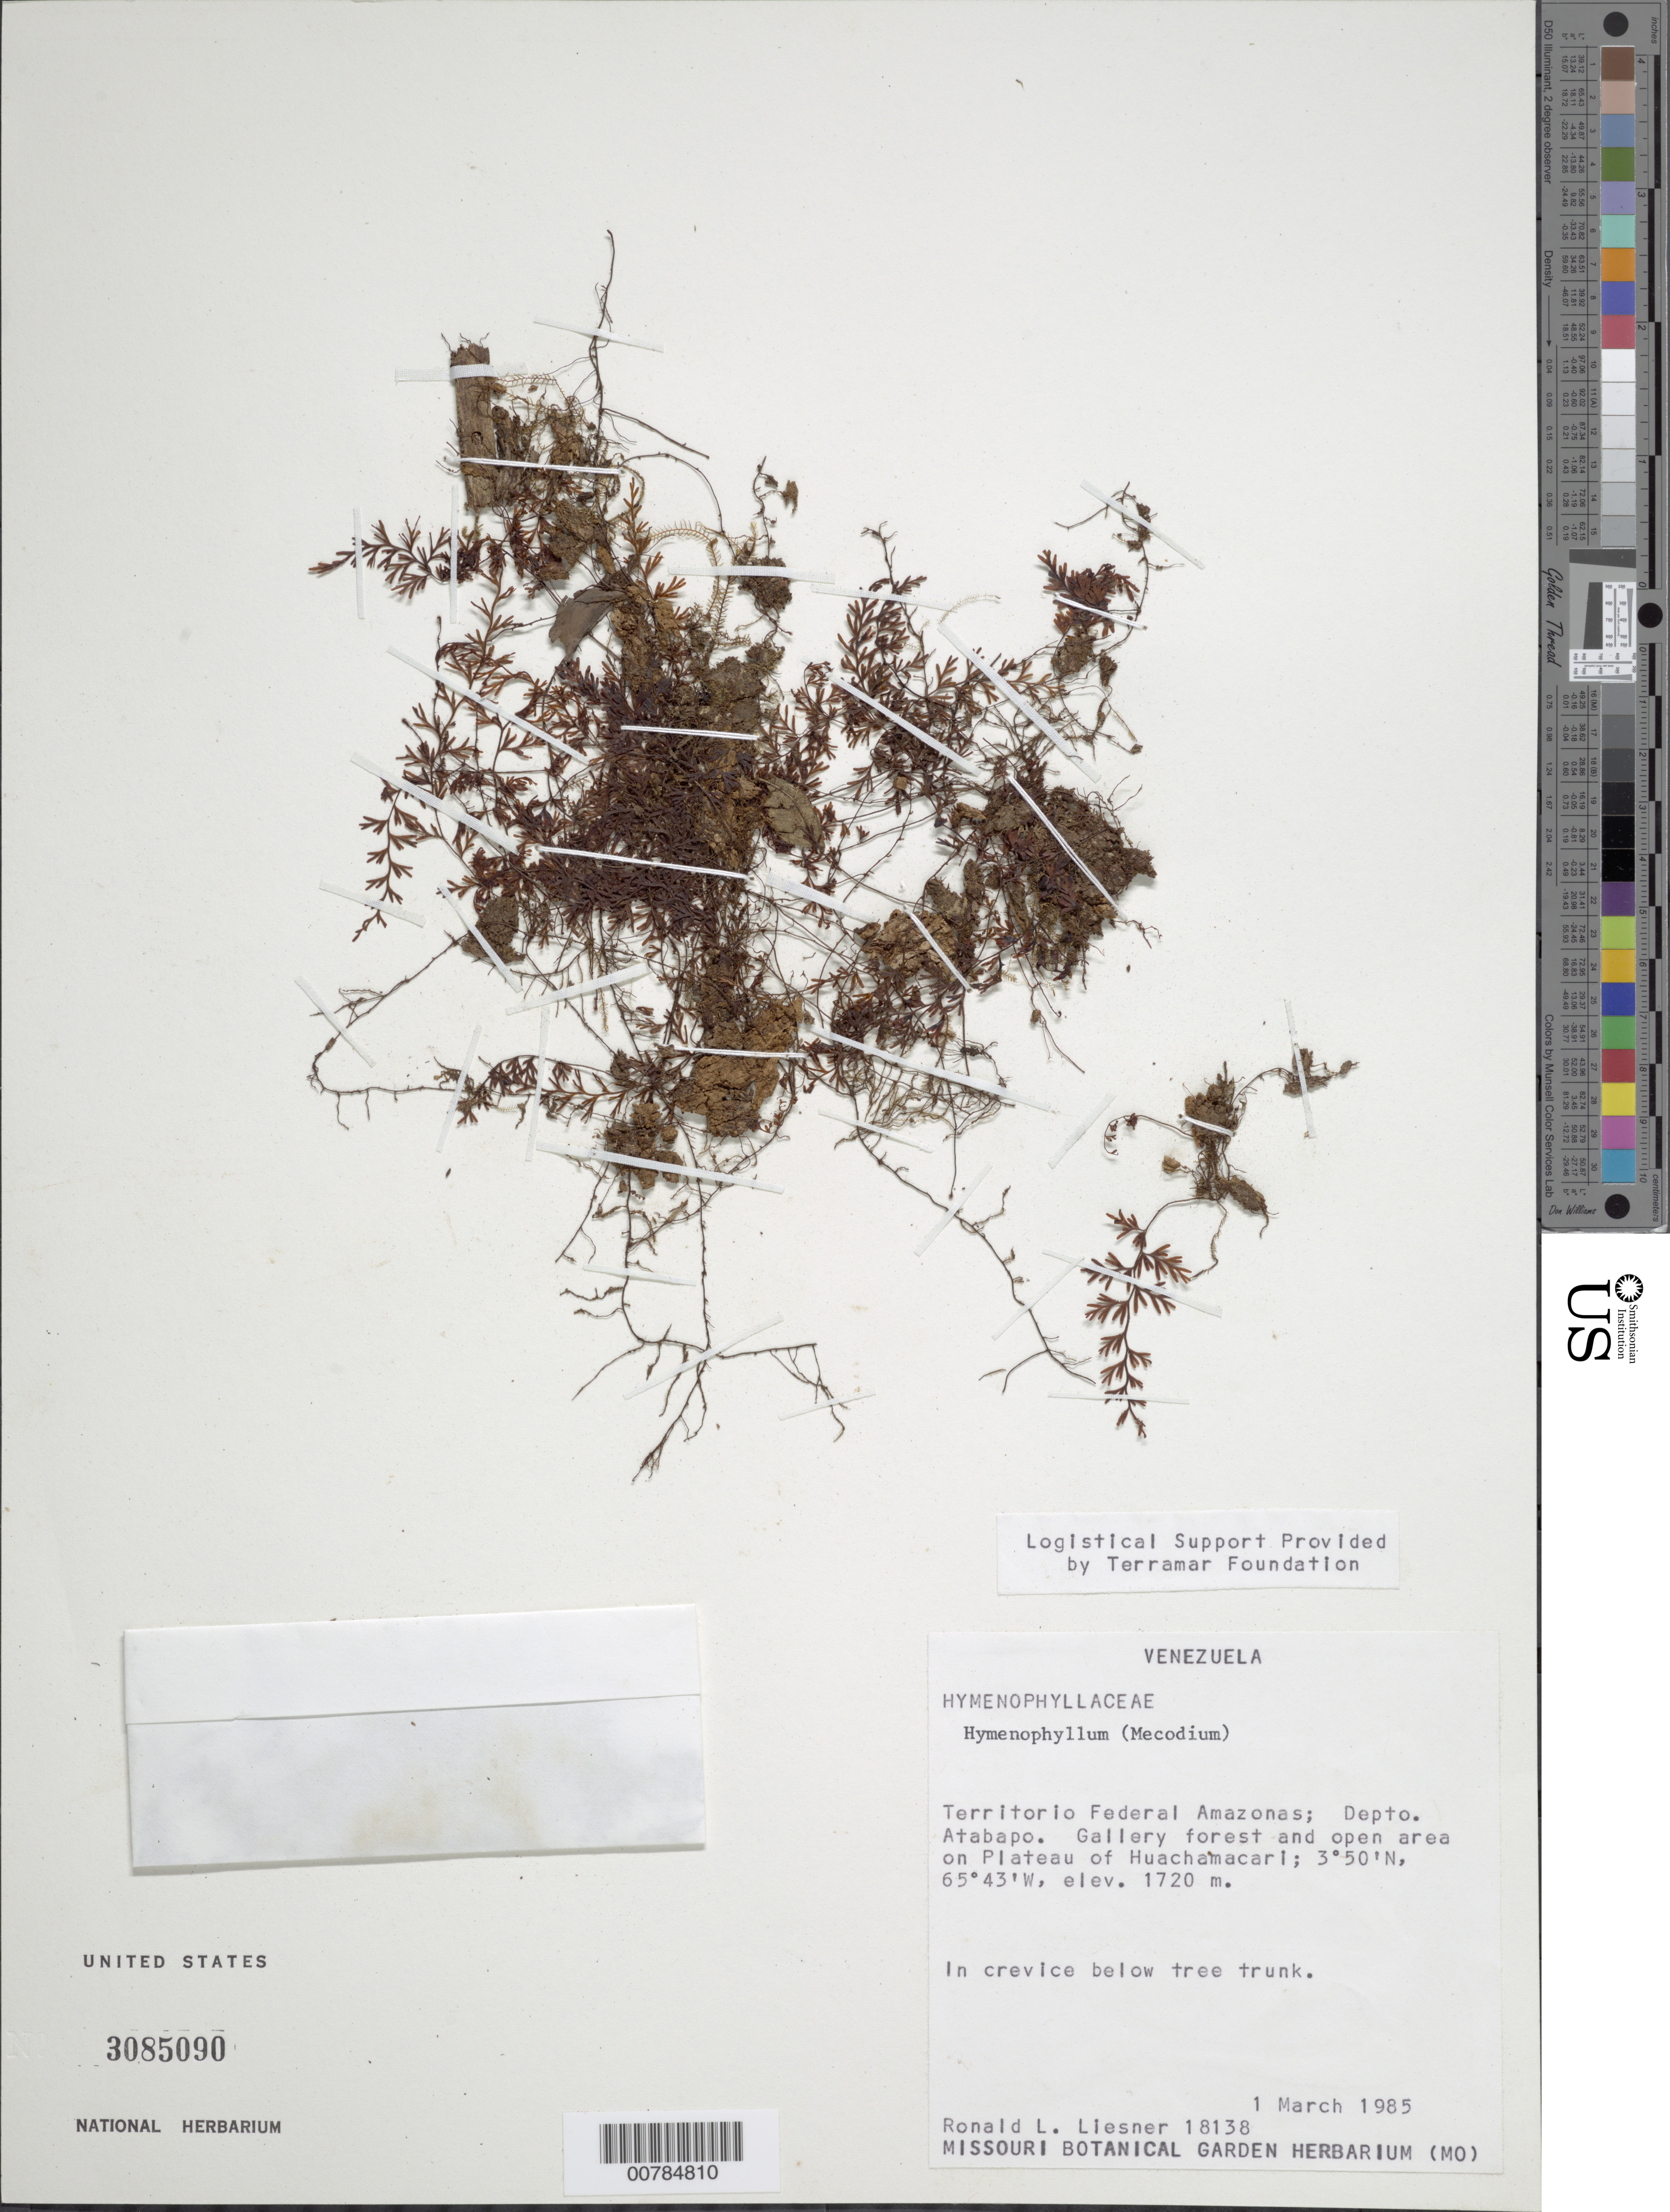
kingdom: Plantae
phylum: Tracheophyta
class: Polypodiopsida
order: Hymenophyllales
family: Hymenophyllaceae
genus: Hymenophyllum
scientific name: Hymenophyllum sp.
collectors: R. L. Liesner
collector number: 18138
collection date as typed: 1-Mar-85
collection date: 1985-03-01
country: Venezuela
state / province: Amazonas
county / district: Atabapo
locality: Huachamacari Plateau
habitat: Gallery forest and open area on plateau; in crevice below tree trunk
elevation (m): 1720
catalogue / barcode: US 3085090